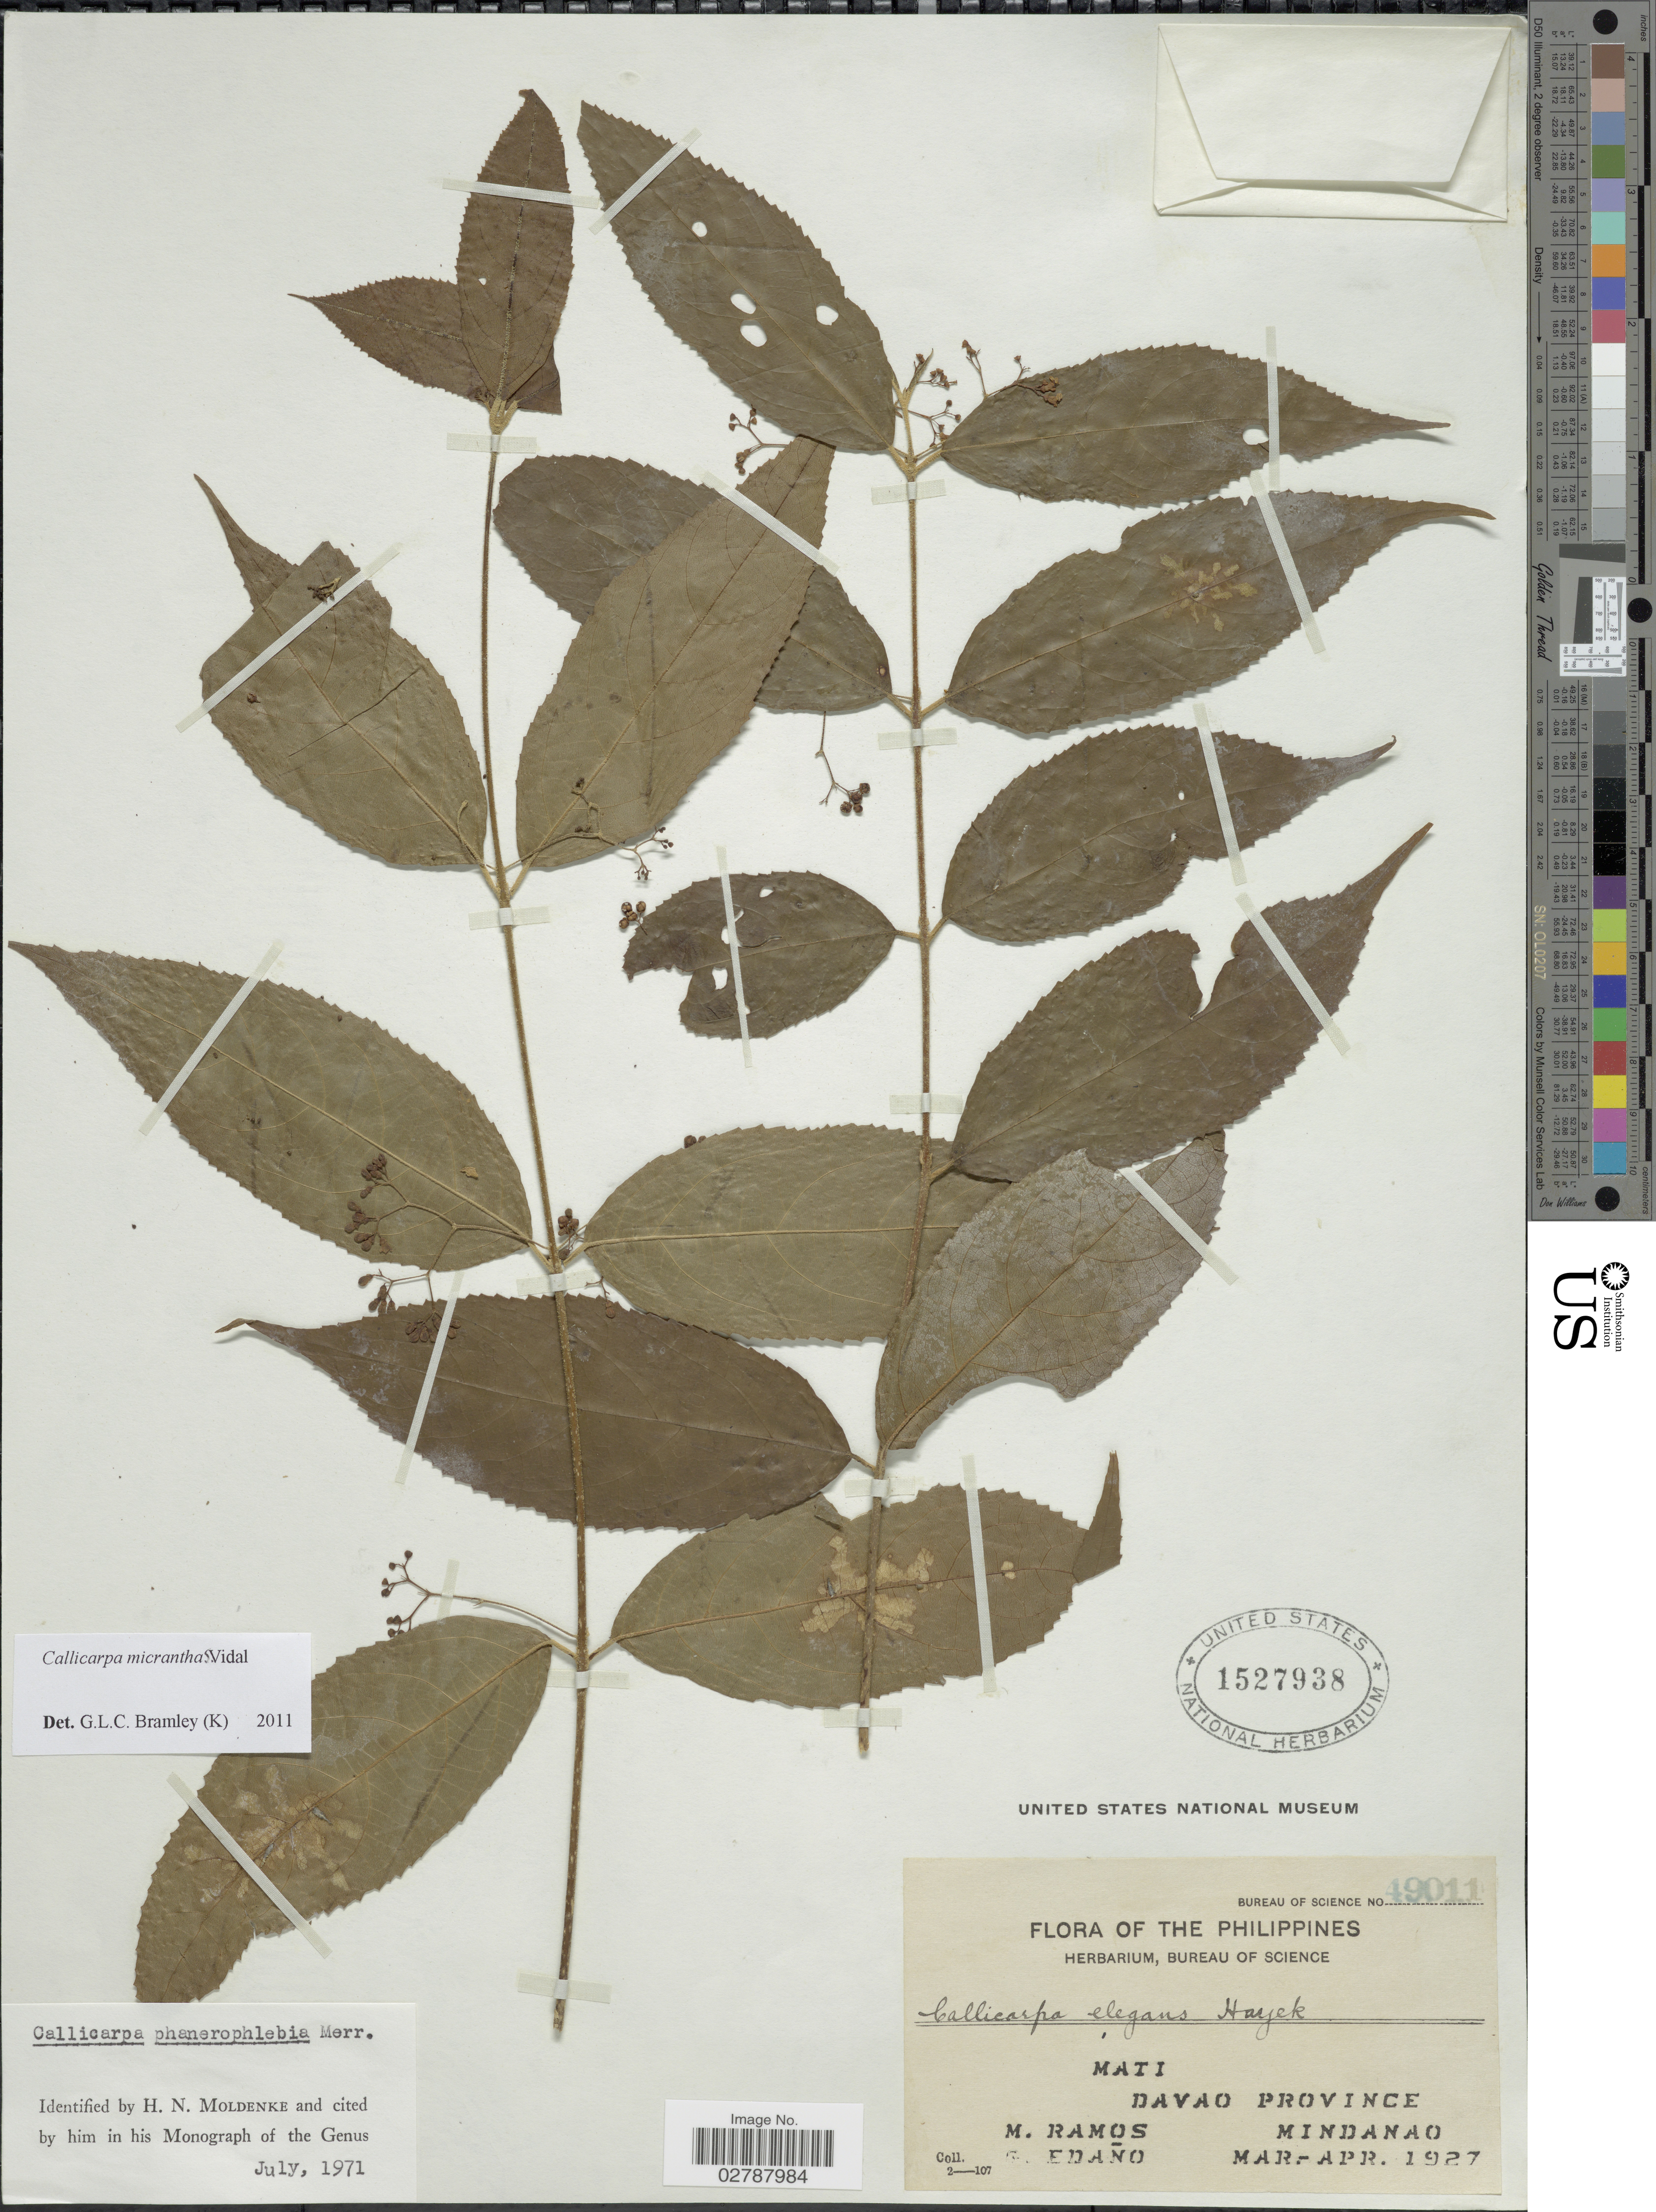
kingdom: Plantae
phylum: Tracheophyta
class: Magnoliopsida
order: Lamiales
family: Lamiaceae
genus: Callicarpa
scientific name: Callicarpa micrantha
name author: Vidal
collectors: M. Ramos & G. Edaño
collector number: Bureau of Science49011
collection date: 1927-03/1927-04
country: Philippines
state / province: Davao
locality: Mati, Davao Province, Mindanao.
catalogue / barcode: US 1527938